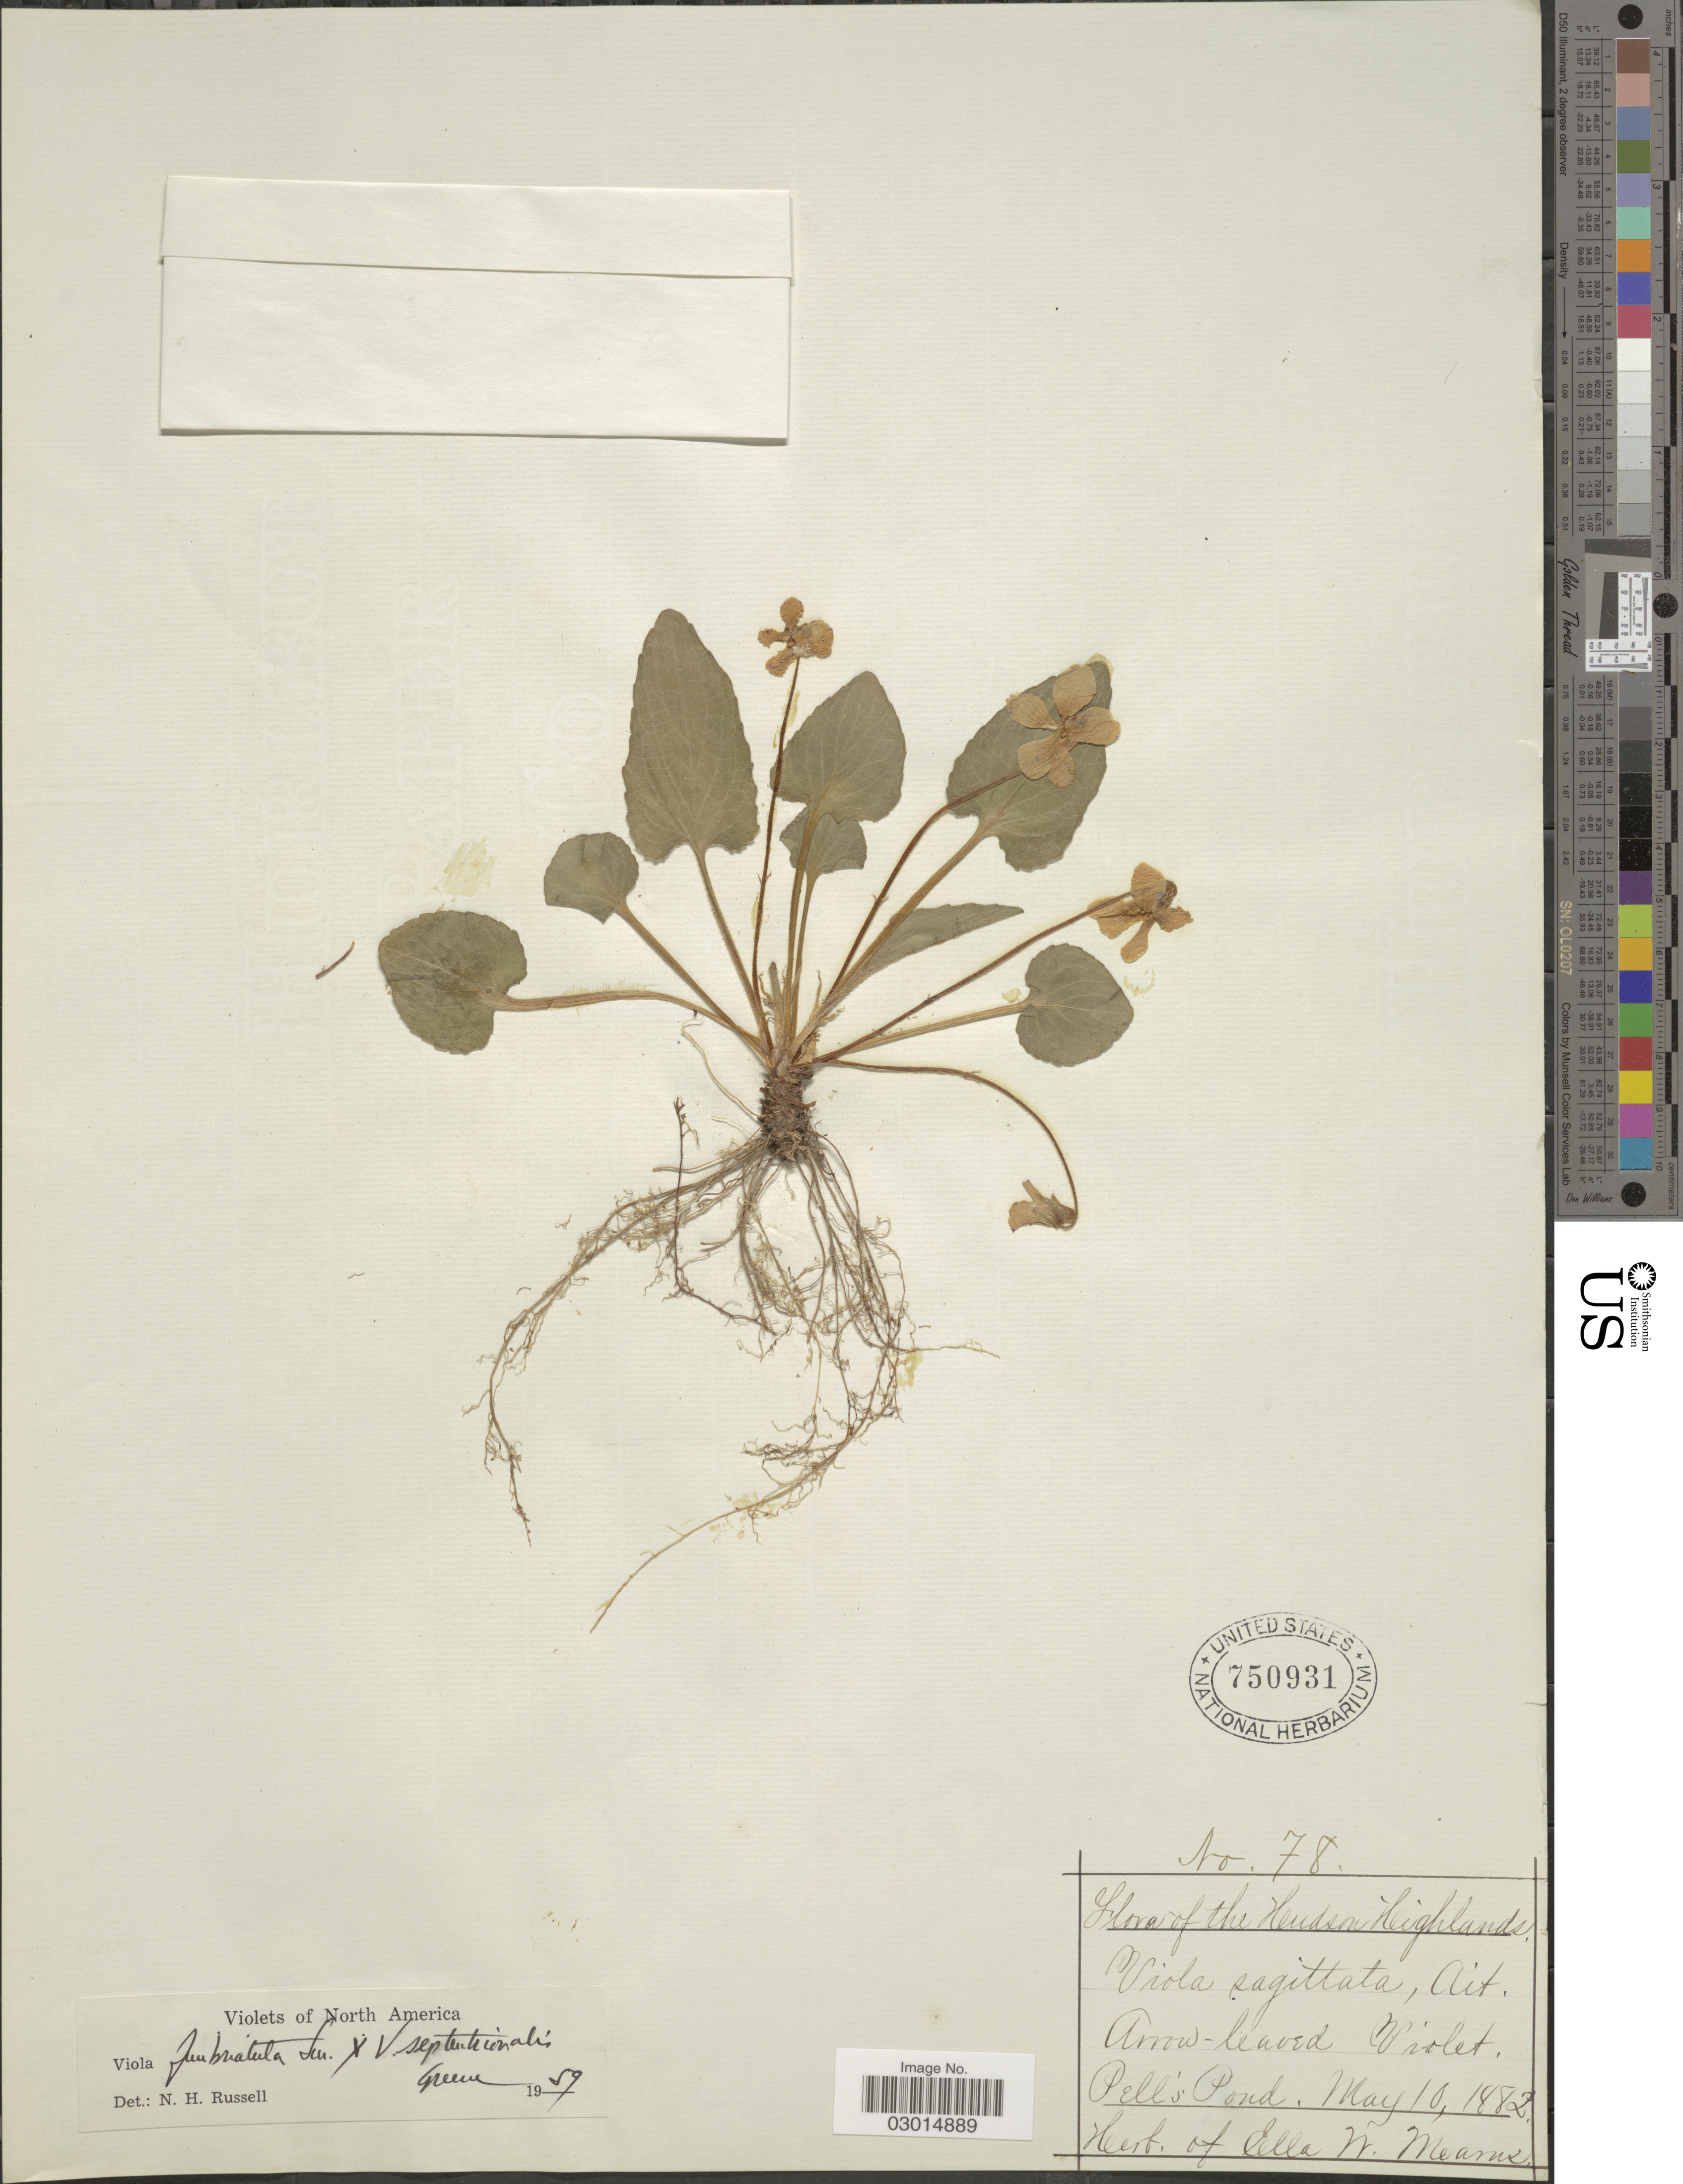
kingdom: Plantae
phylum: Tracheophyta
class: Magnoliopsida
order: Malpighiales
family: Violaceae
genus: Viola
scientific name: Viola fimbriatula x V. septentrionalis Greene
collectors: ex herb. Ella W. Mearns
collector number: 78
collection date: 1882-05-10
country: United States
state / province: New York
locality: Hudson Highlands. Pell's Pond.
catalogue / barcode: US 750931